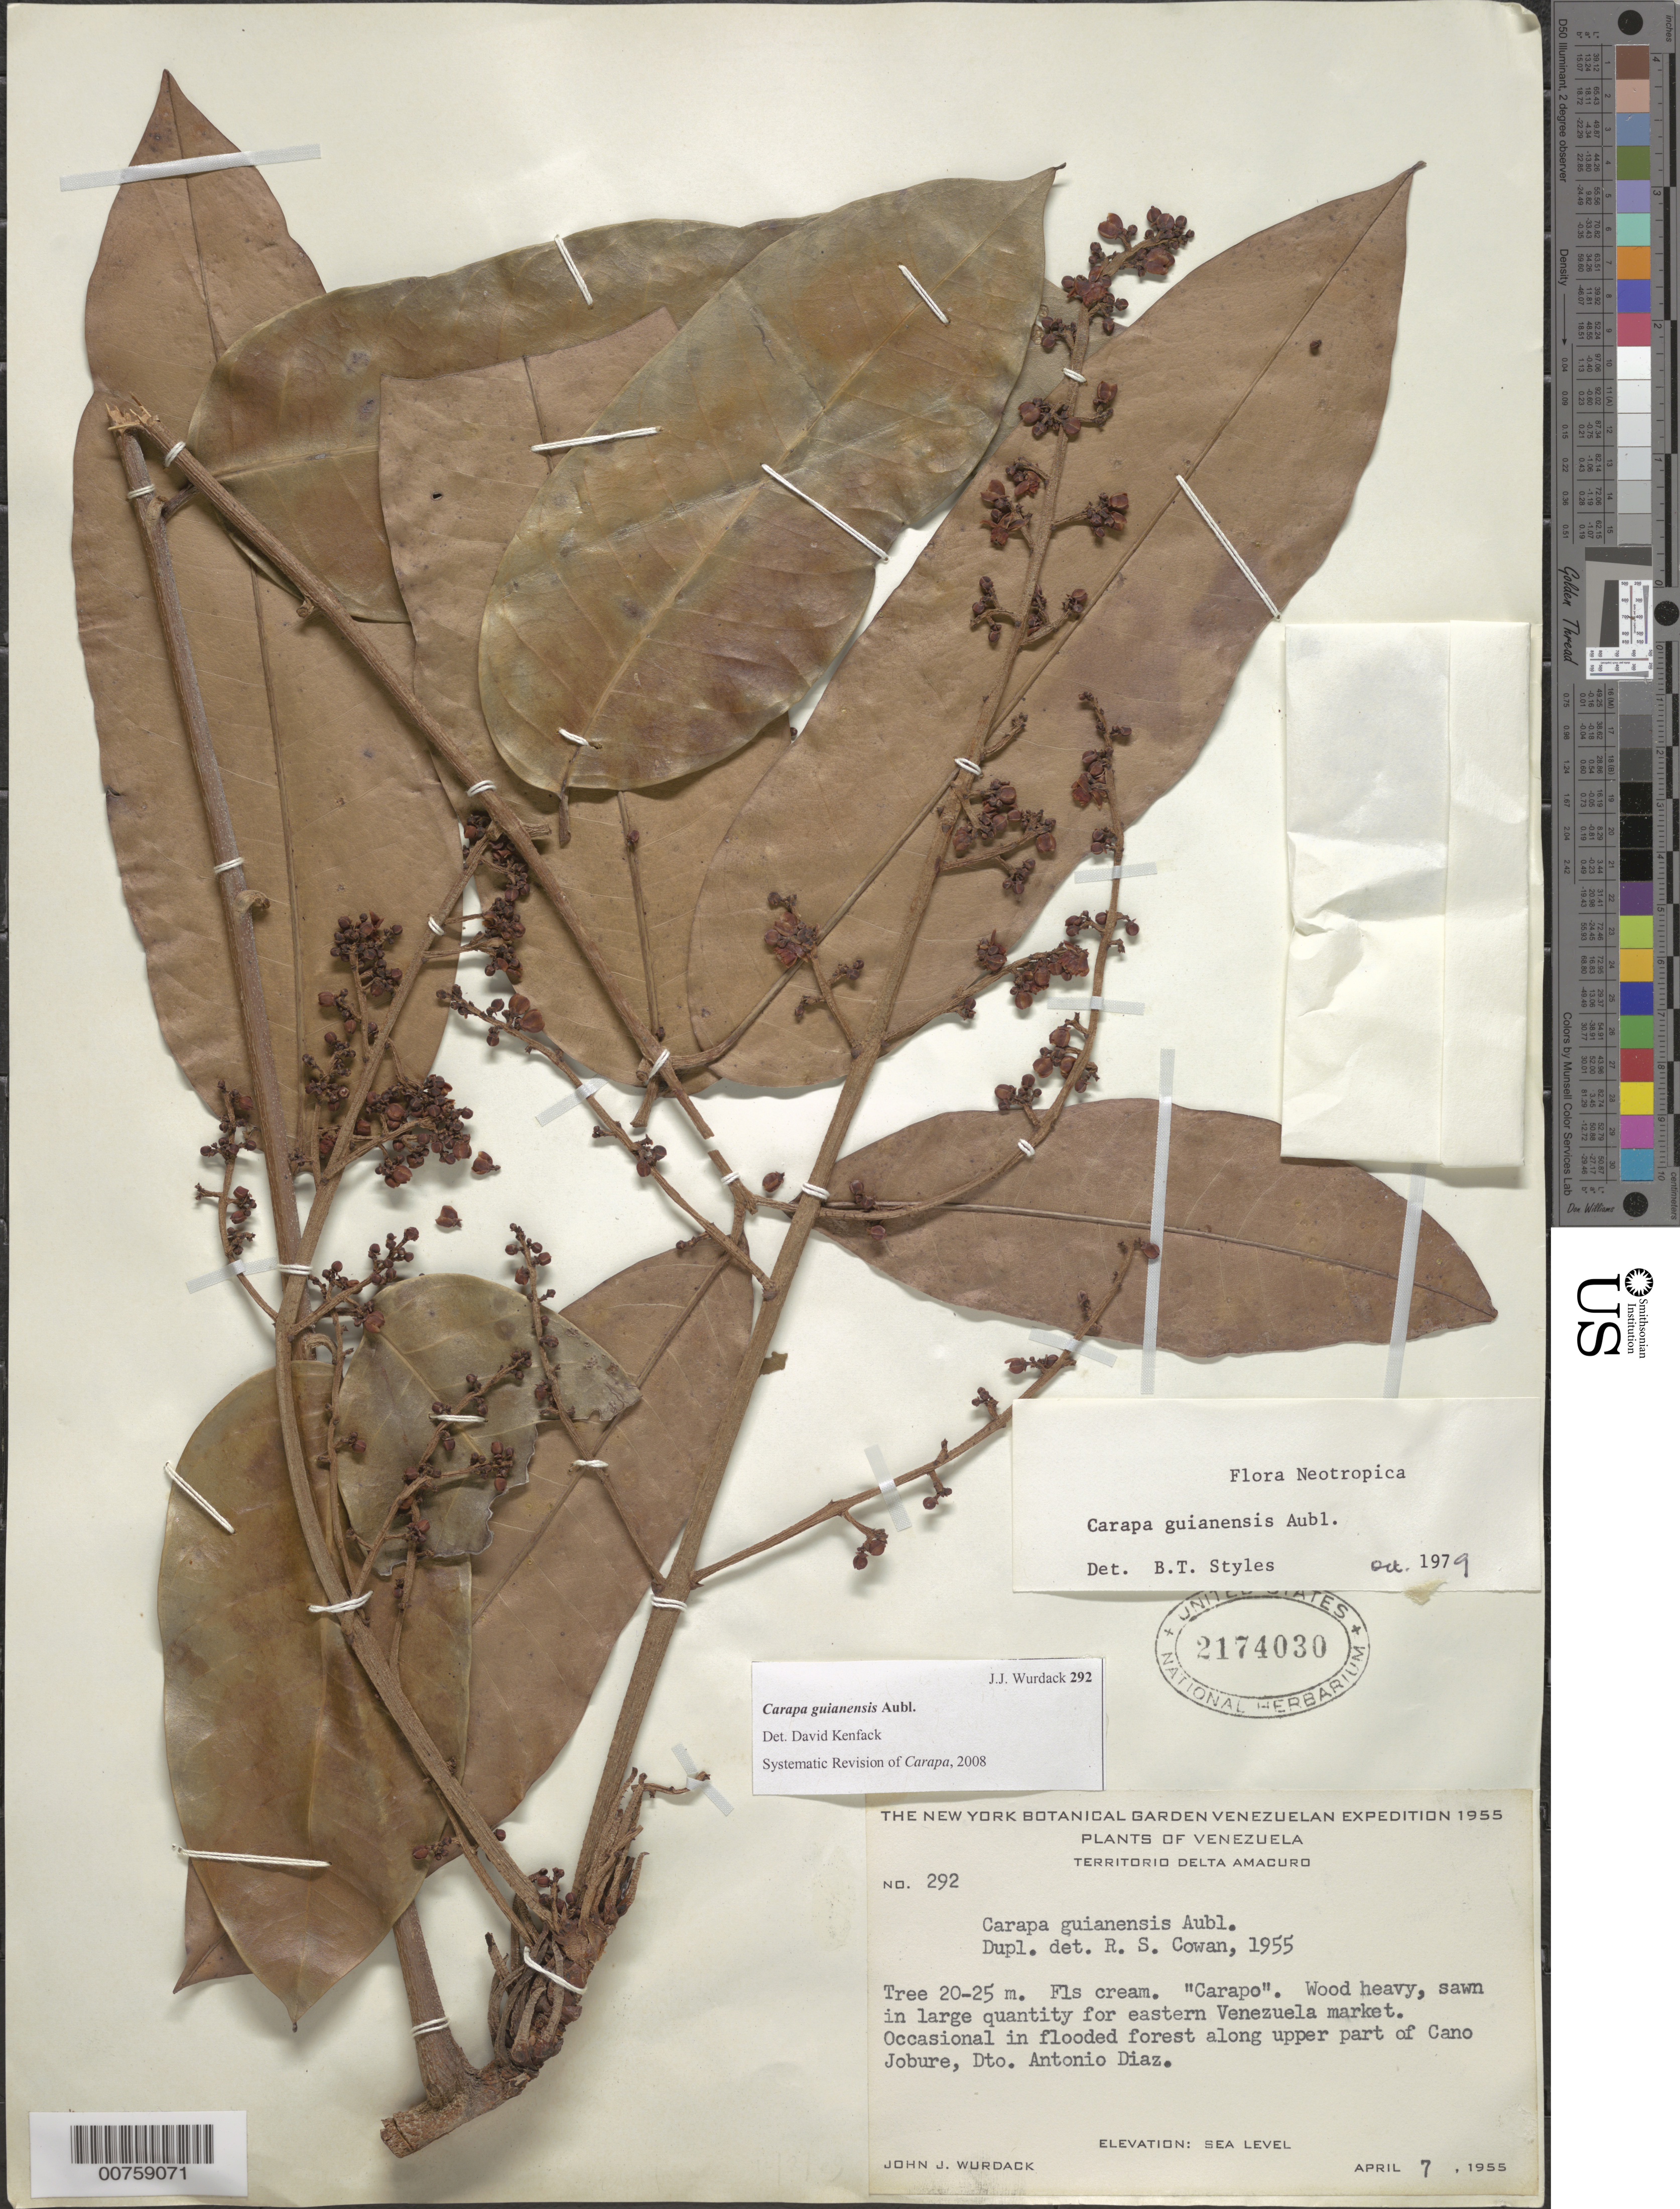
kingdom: Plantae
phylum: Tracheophyta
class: Magnoliopsida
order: Sapindales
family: Meliaceae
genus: Carapa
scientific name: Carapa guianensis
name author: Aubl.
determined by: Styles, B. T.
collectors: J. J. Wurdack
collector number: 292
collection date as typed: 7-Apr-55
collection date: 1955-04-07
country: Venezuela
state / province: Delta Amacuro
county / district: Antonio Díaz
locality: Caño Jobure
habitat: Flooded forest along upper part of caño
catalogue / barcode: US 2174030